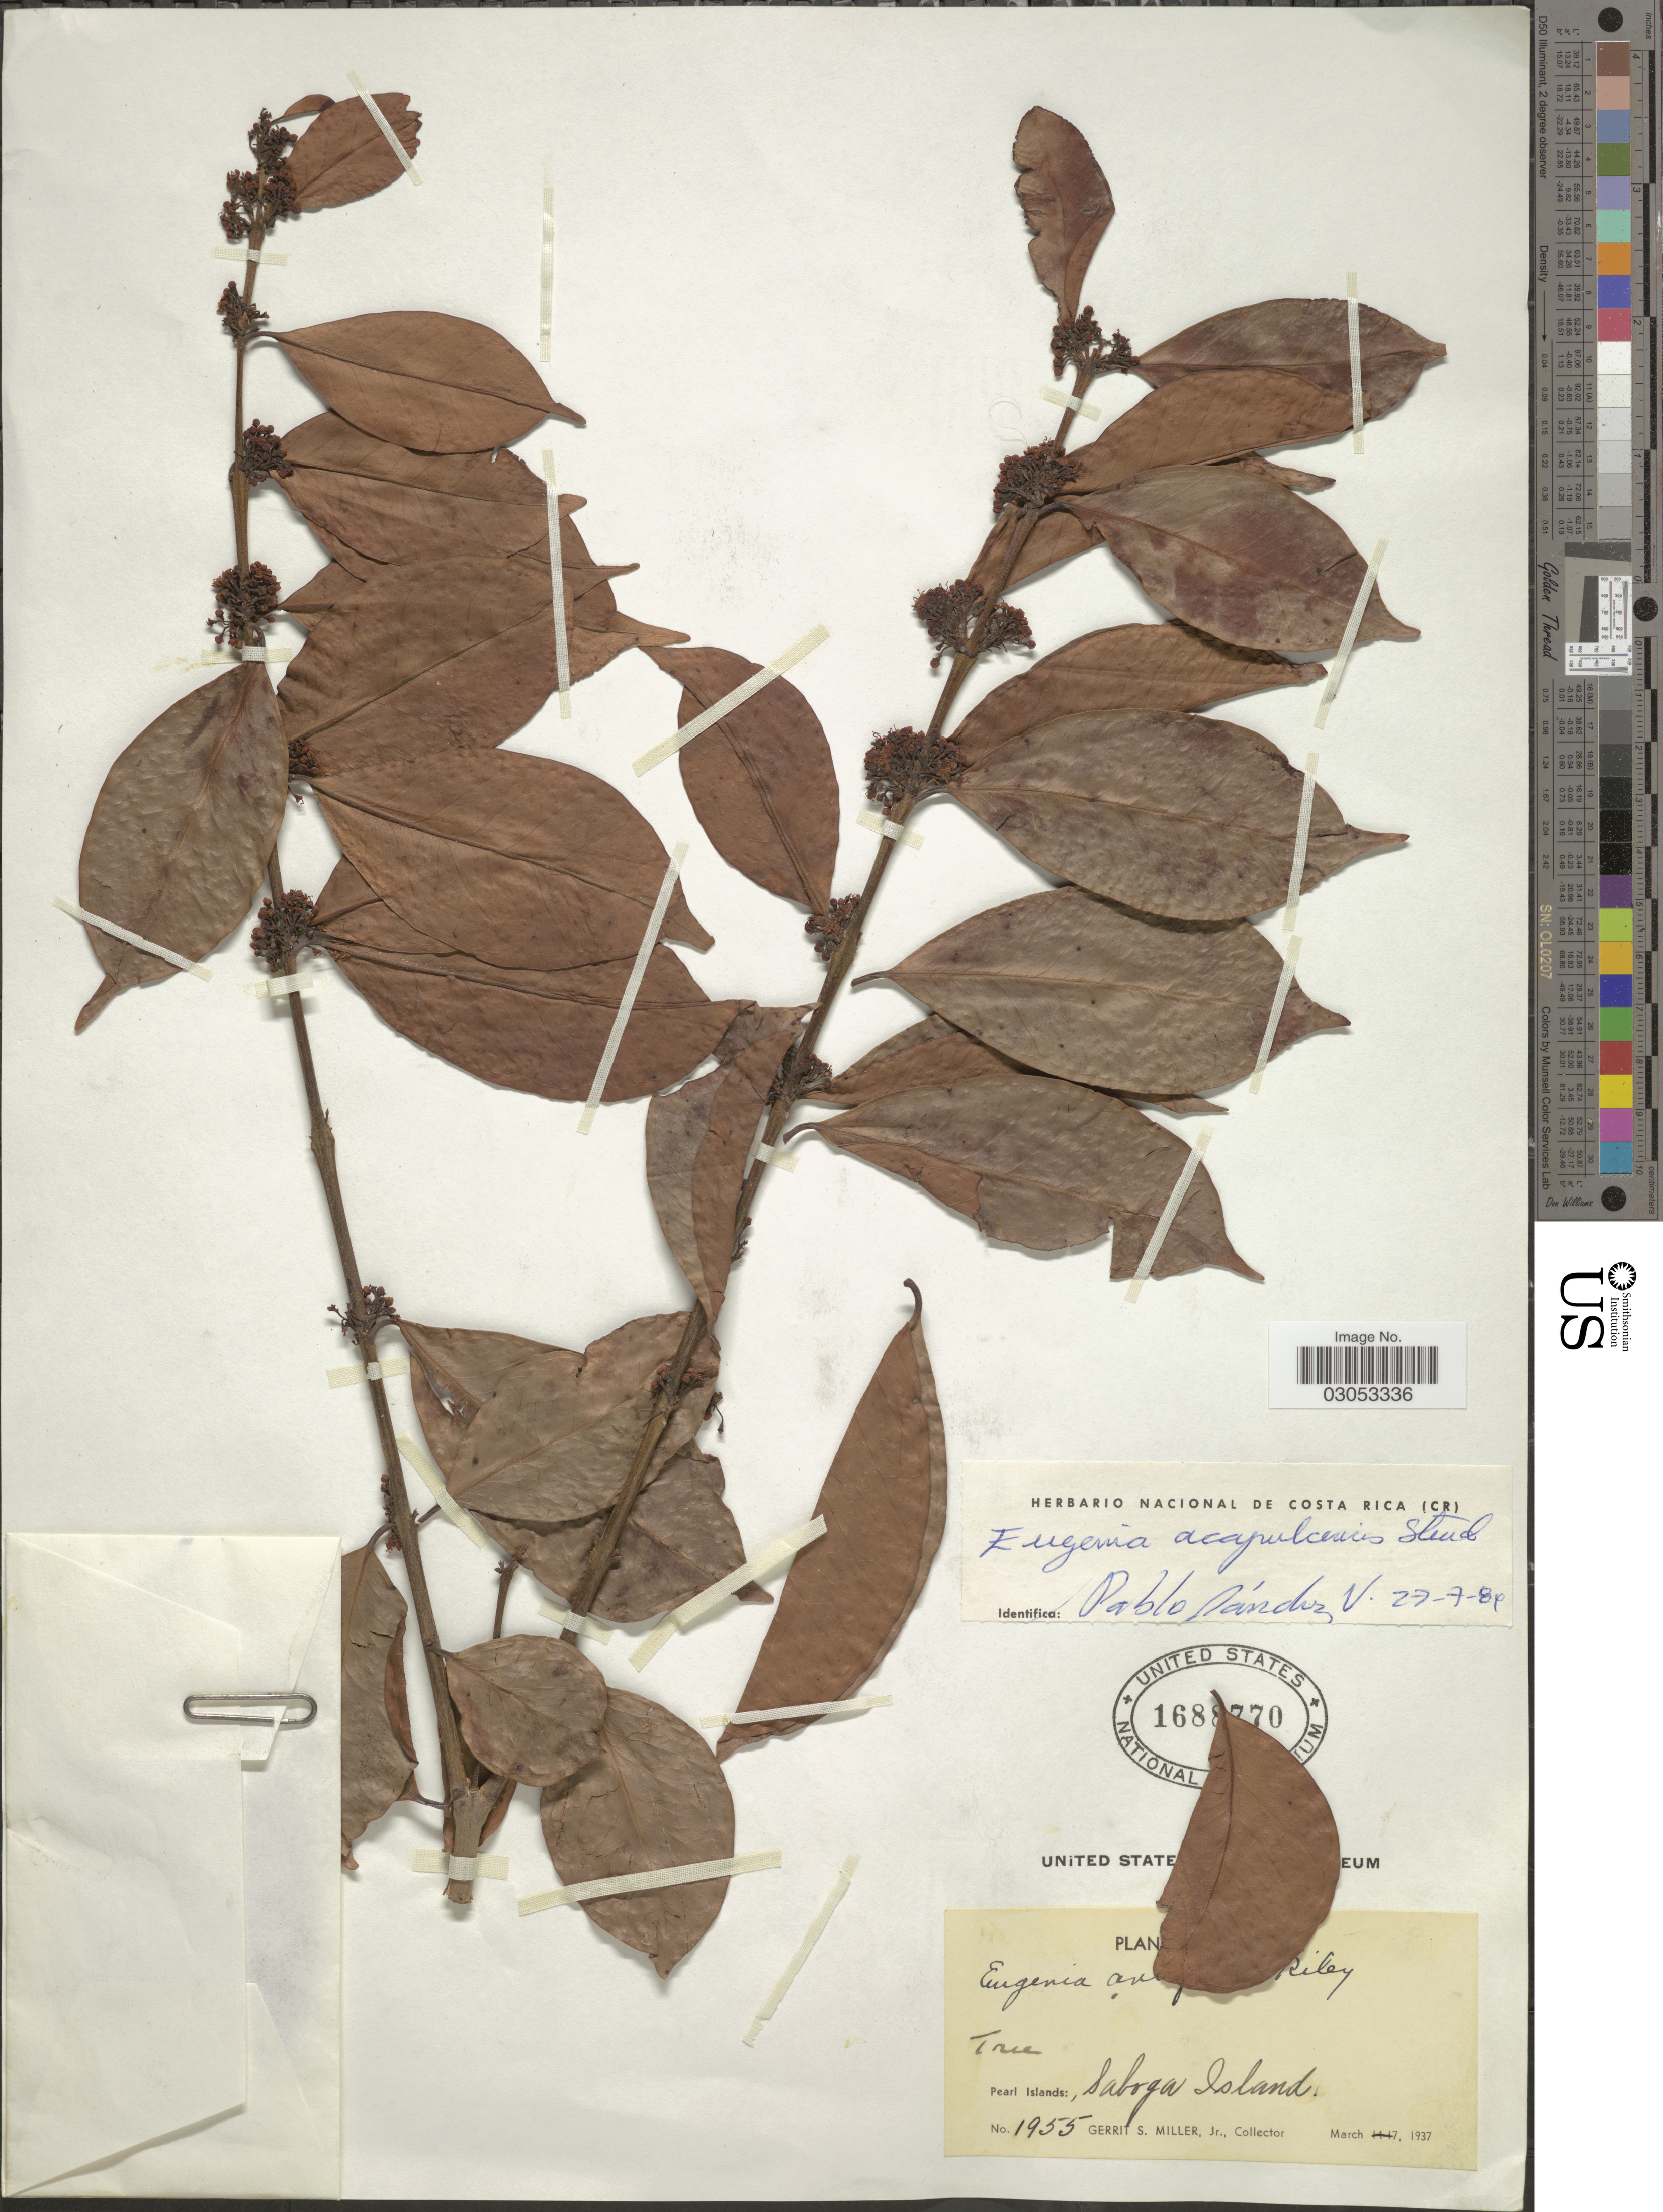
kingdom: Plantae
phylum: Tracheophyta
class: Magnoliopsida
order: Myrtales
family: Myrtaceae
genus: Eugenia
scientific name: Eugenia acapulcensis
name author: Steud.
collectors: G. S. Miller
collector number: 1955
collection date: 1937-03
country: Panama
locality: Pearl Island: Saboga Island.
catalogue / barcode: US 1688770